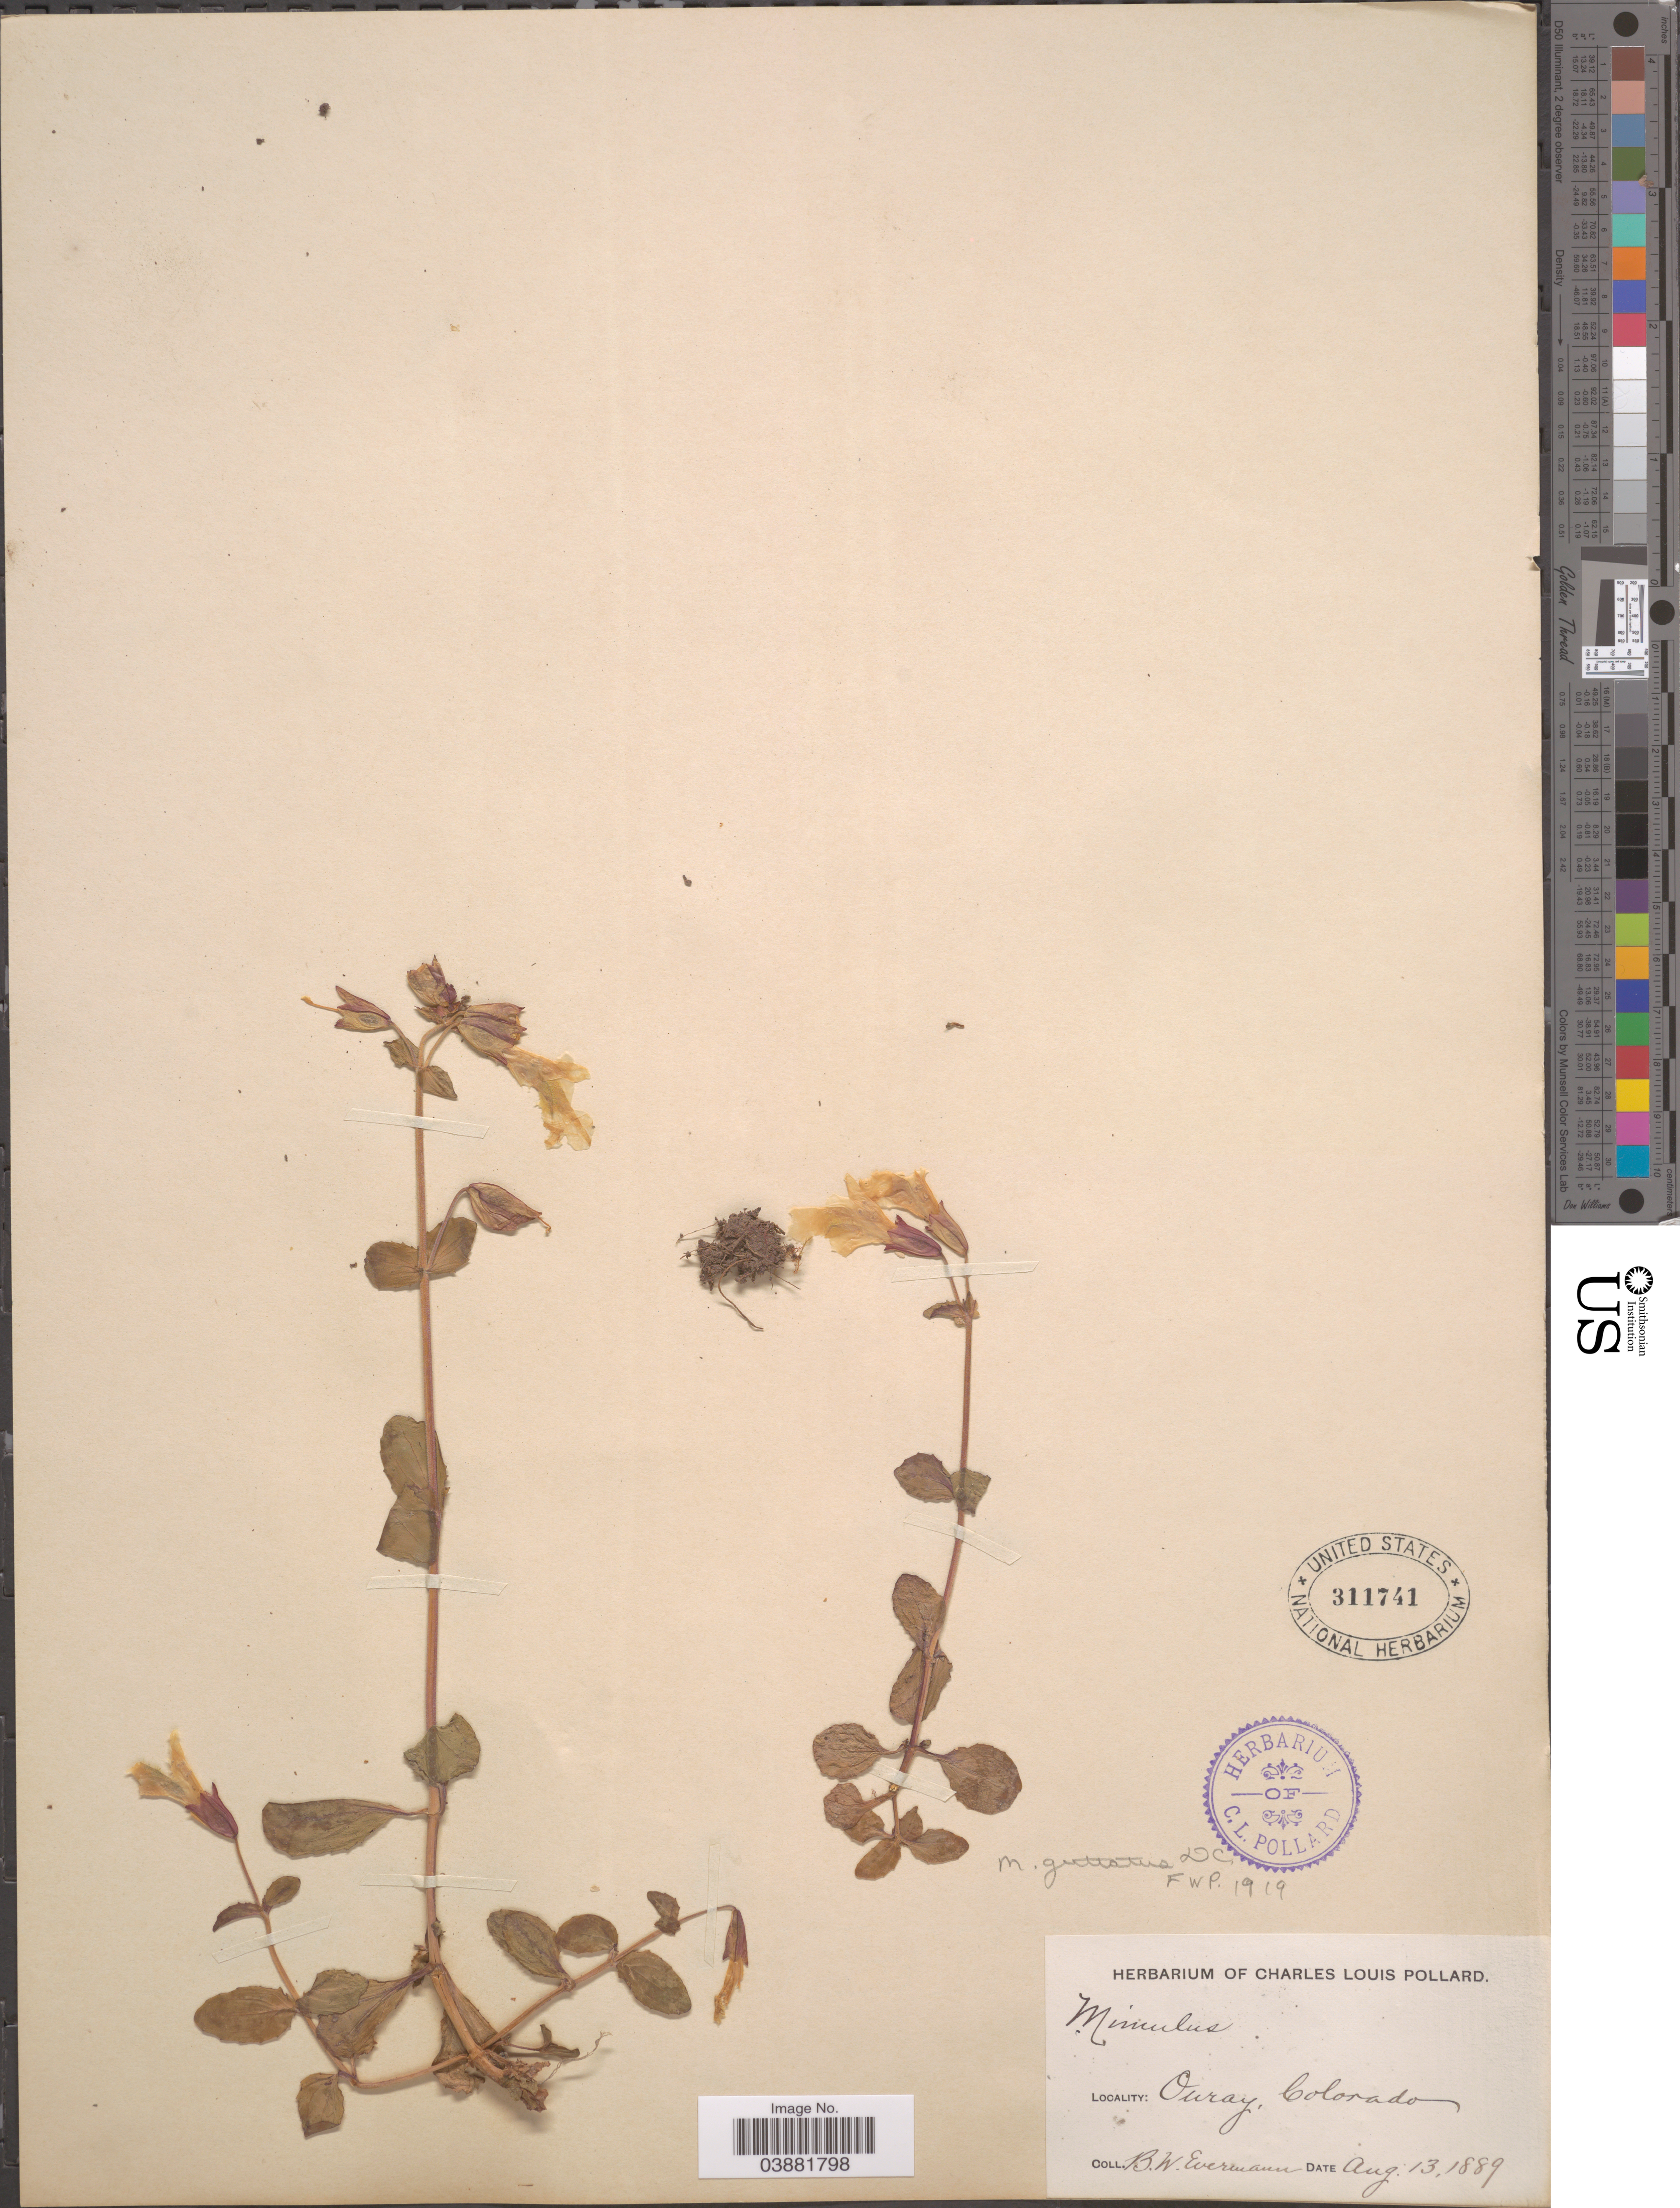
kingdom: Plantae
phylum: Tracheophyta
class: Magnoliopsida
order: Lamiales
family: Phrymaceae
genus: Mimulus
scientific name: Mimulus guttatus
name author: DC.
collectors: B. W. Evermann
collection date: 1889-08-13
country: United States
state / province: Colorado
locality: Ouray.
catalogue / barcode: US 311741